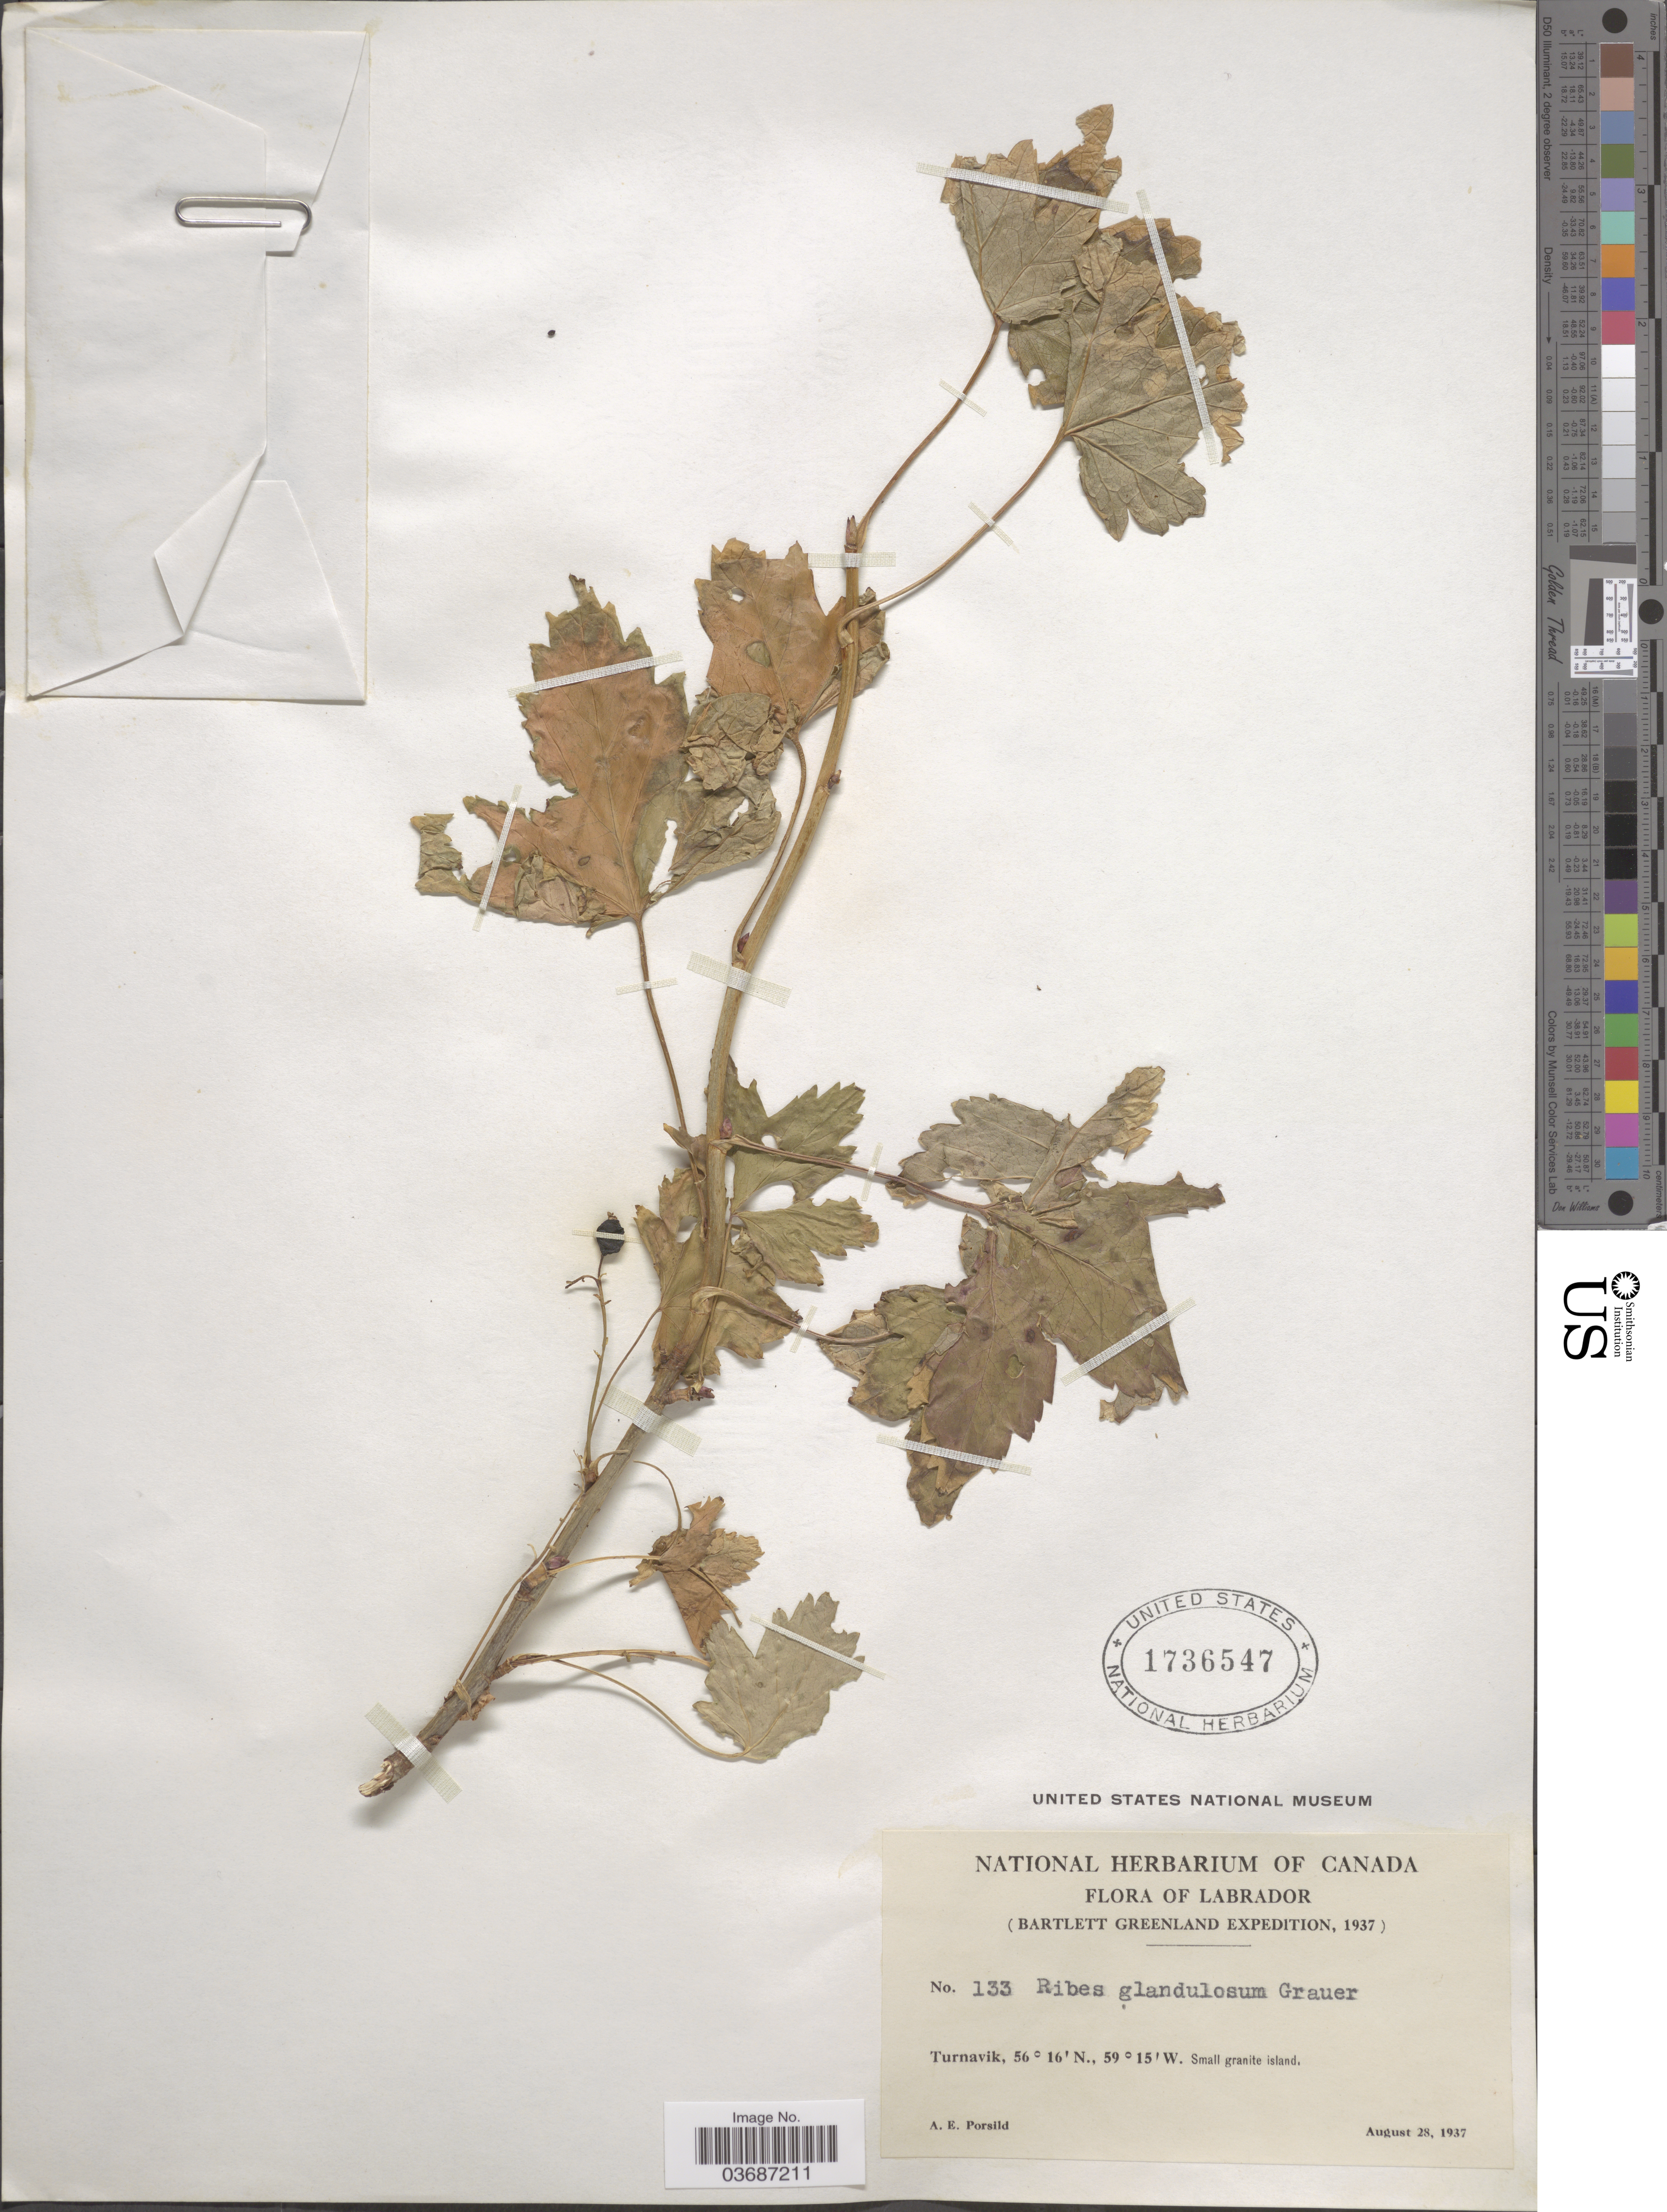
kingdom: Plantae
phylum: Tracheophyta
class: Magnoliopsida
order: Saxifragales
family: Grossulariaceae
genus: Ribes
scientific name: Ribes glandulosum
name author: Ruiz & Pav.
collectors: A. E. Porsild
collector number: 133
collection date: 1937-08-28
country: Canada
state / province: Newfoundland and Labrador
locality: Labrador. (Bartlett Greenland Expedition, 1937). Turnavik, Small granite island.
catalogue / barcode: US 1736547